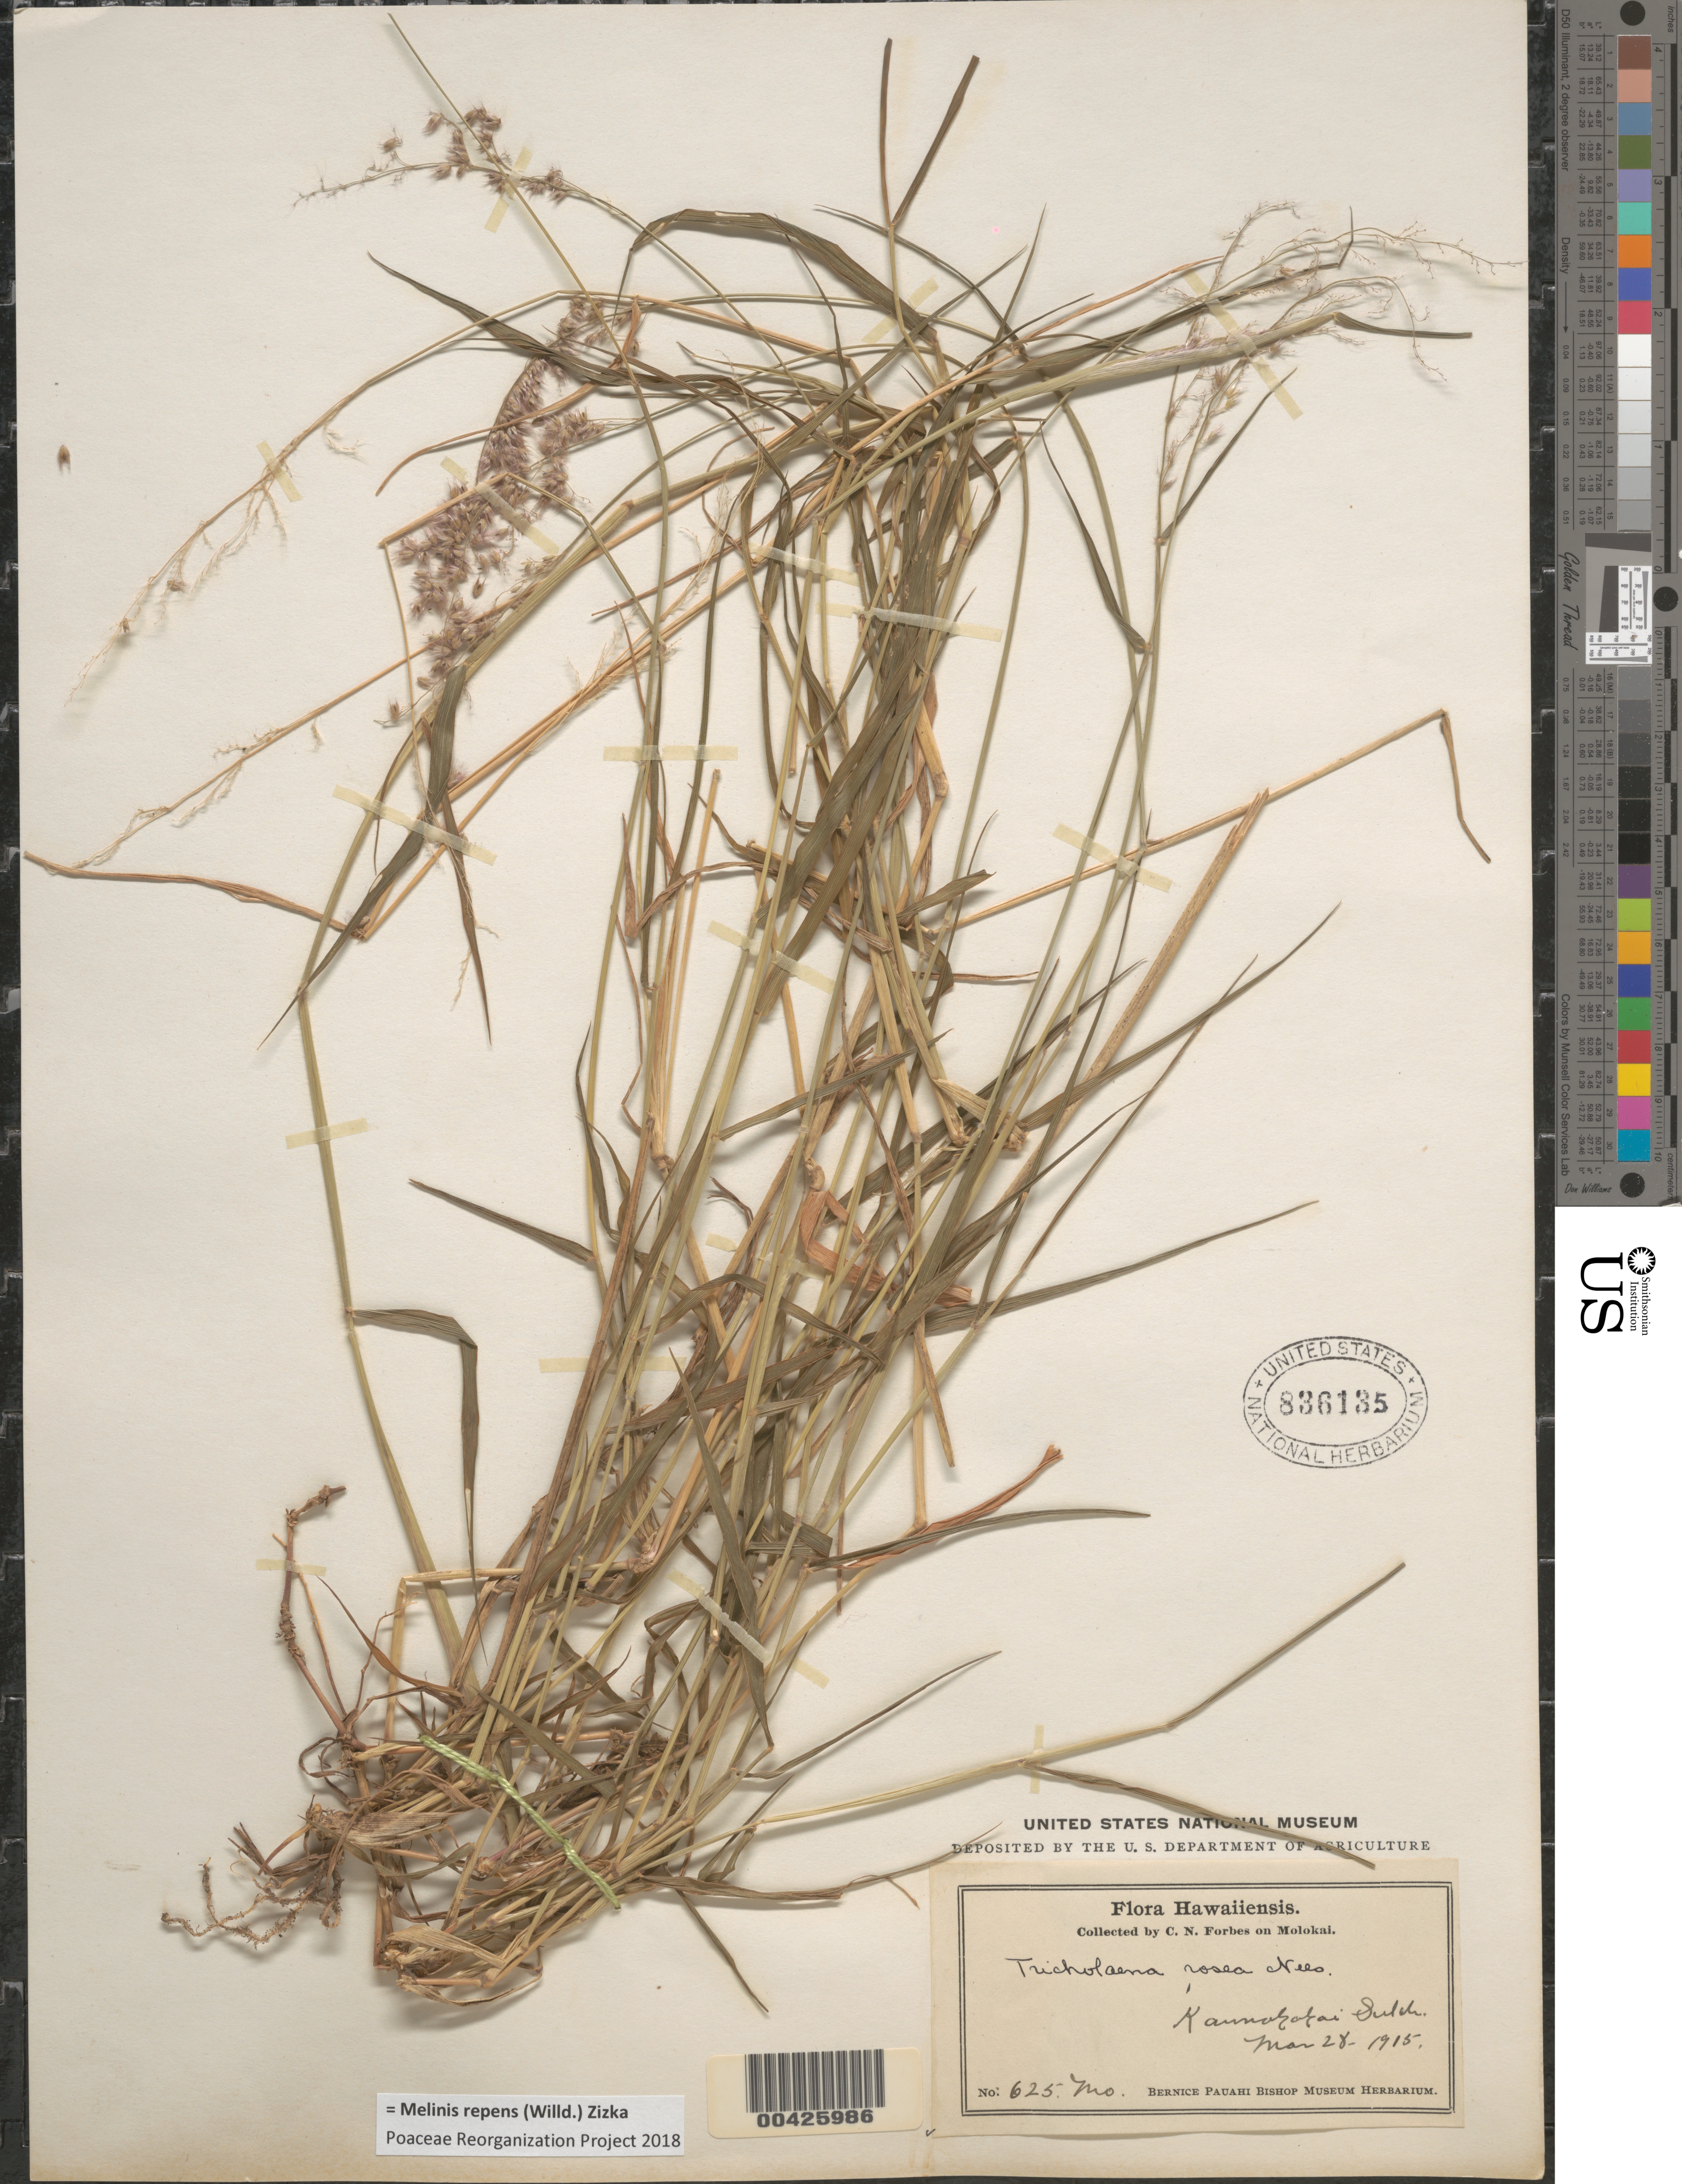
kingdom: Plantae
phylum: Tracheophyta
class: Liliopsida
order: Poales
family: Poaceae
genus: Melinis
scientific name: Melinis repens subsp. repens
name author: (Willd.) Zizka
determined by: Faccenda, K.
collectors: C. N. Forbes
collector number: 625.Mo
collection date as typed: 28 Mar 1915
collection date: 1915-03-28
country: United States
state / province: Hawaii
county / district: Maui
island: Moloka'i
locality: Kaunakakai Gulch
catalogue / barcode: US 836135